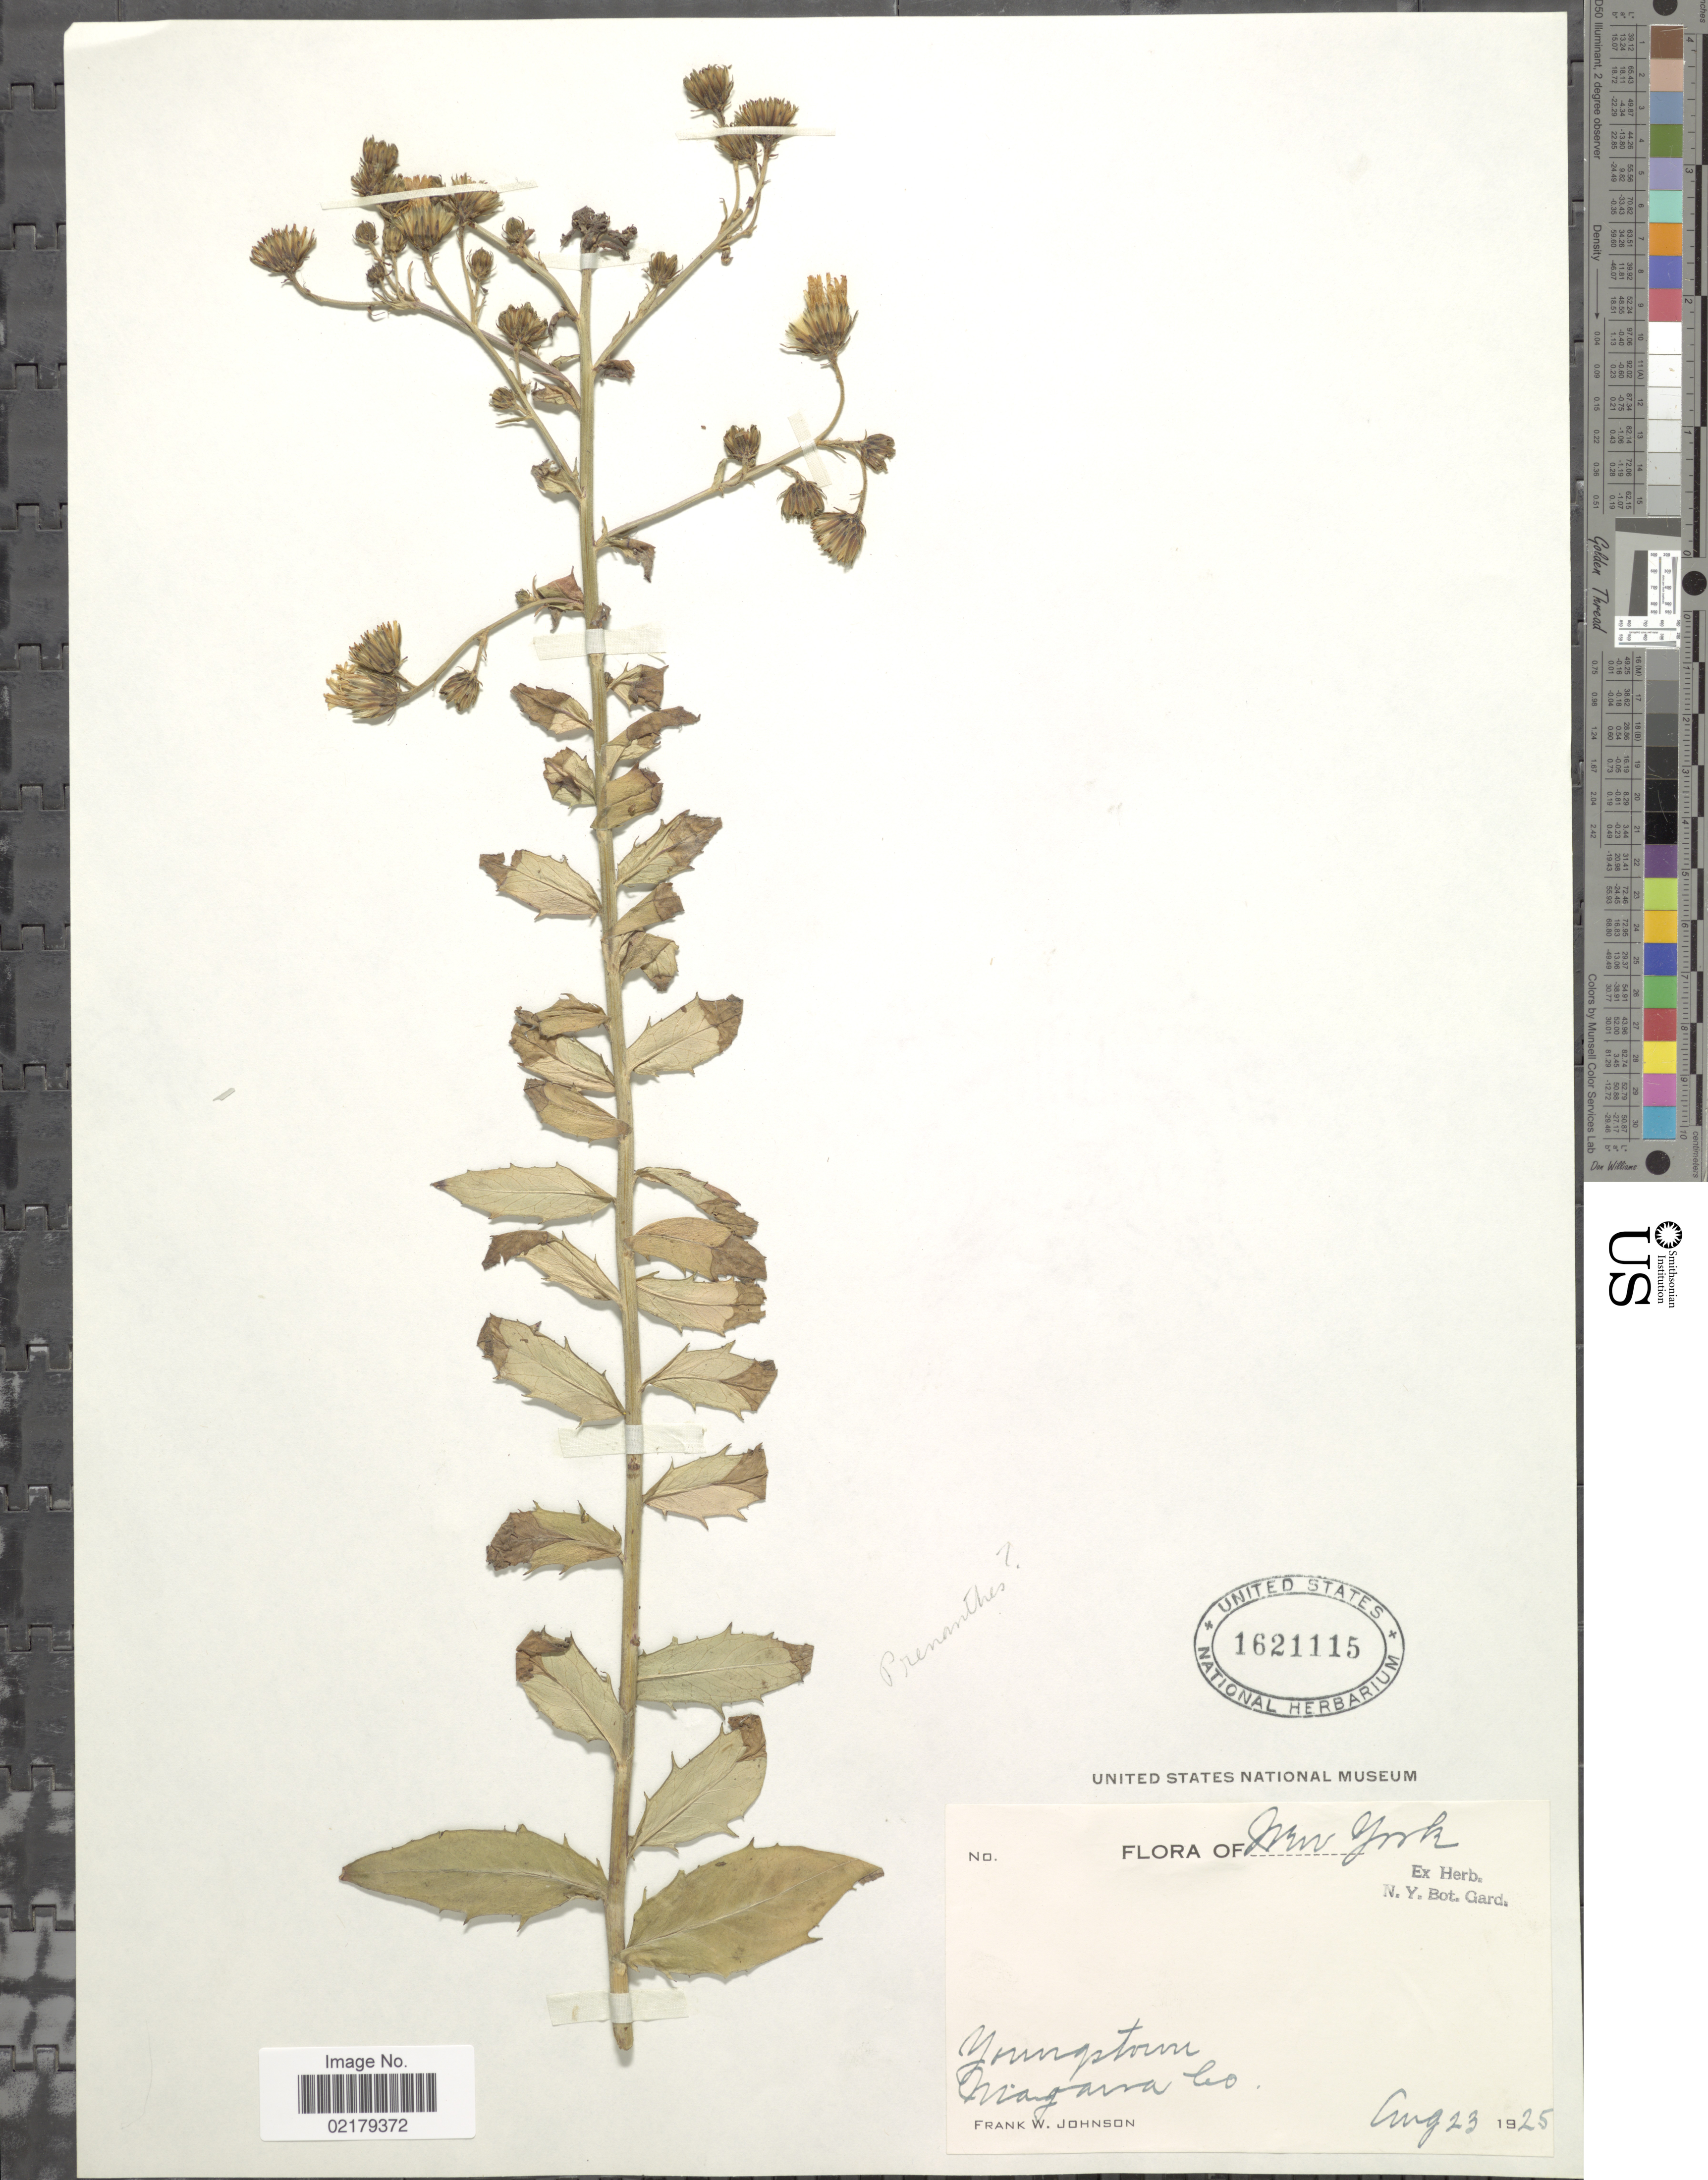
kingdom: Plantae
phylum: Tracheophyta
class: Magnoliopsida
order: Asterales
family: Asteraceae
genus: Prenanthes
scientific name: Prenanthes sp.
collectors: F. W. Johnson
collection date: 1925-08-23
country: United States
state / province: New York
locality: Youngstown, Niagara County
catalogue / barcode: US 1621115